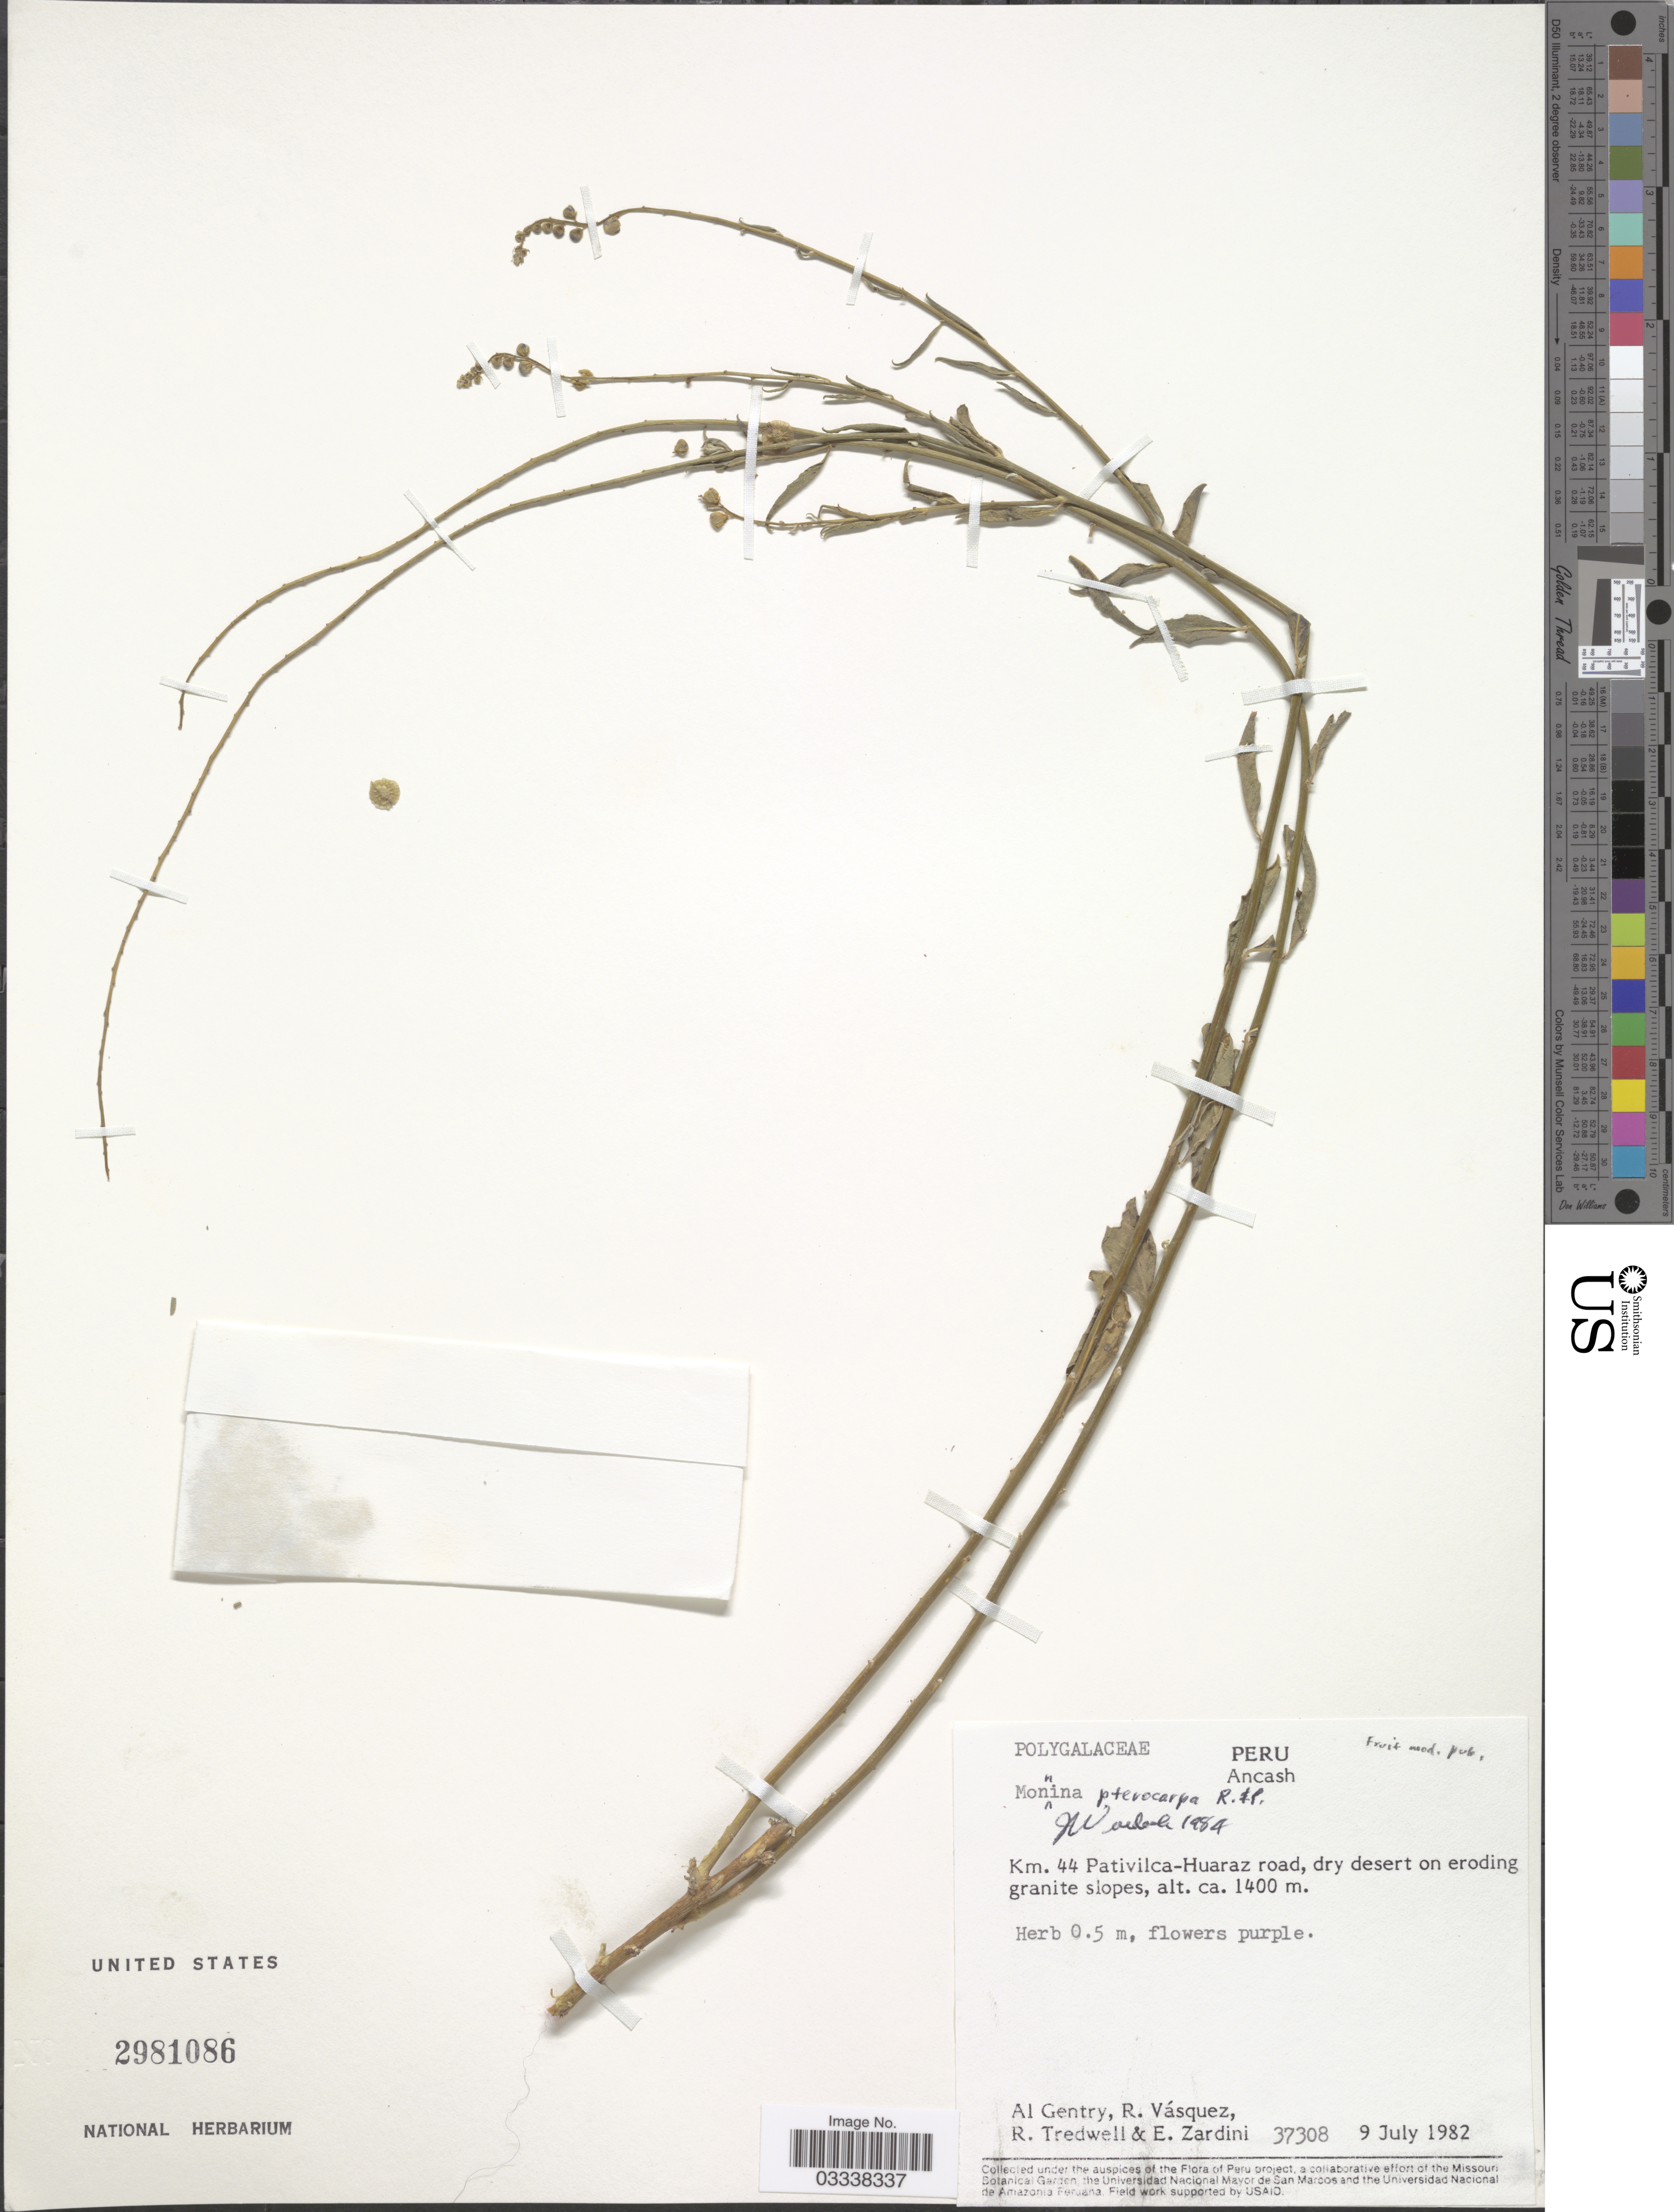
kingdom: Plantae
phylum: Tracheophyta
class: Magnoliopsida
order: Fabales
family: Polygalaceae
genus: Monnina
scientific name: Monnina pterocarpa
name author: Ruiz & Pav.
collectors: A. H. Gentry, R. Vásquez, R. Tredwell & E. Zardini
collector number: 37308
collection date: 1982-07-09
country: Peru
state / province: Ancash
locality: Km. 44 Pativilca-Huaraz road.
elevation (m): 1400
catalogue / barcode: US 2981086